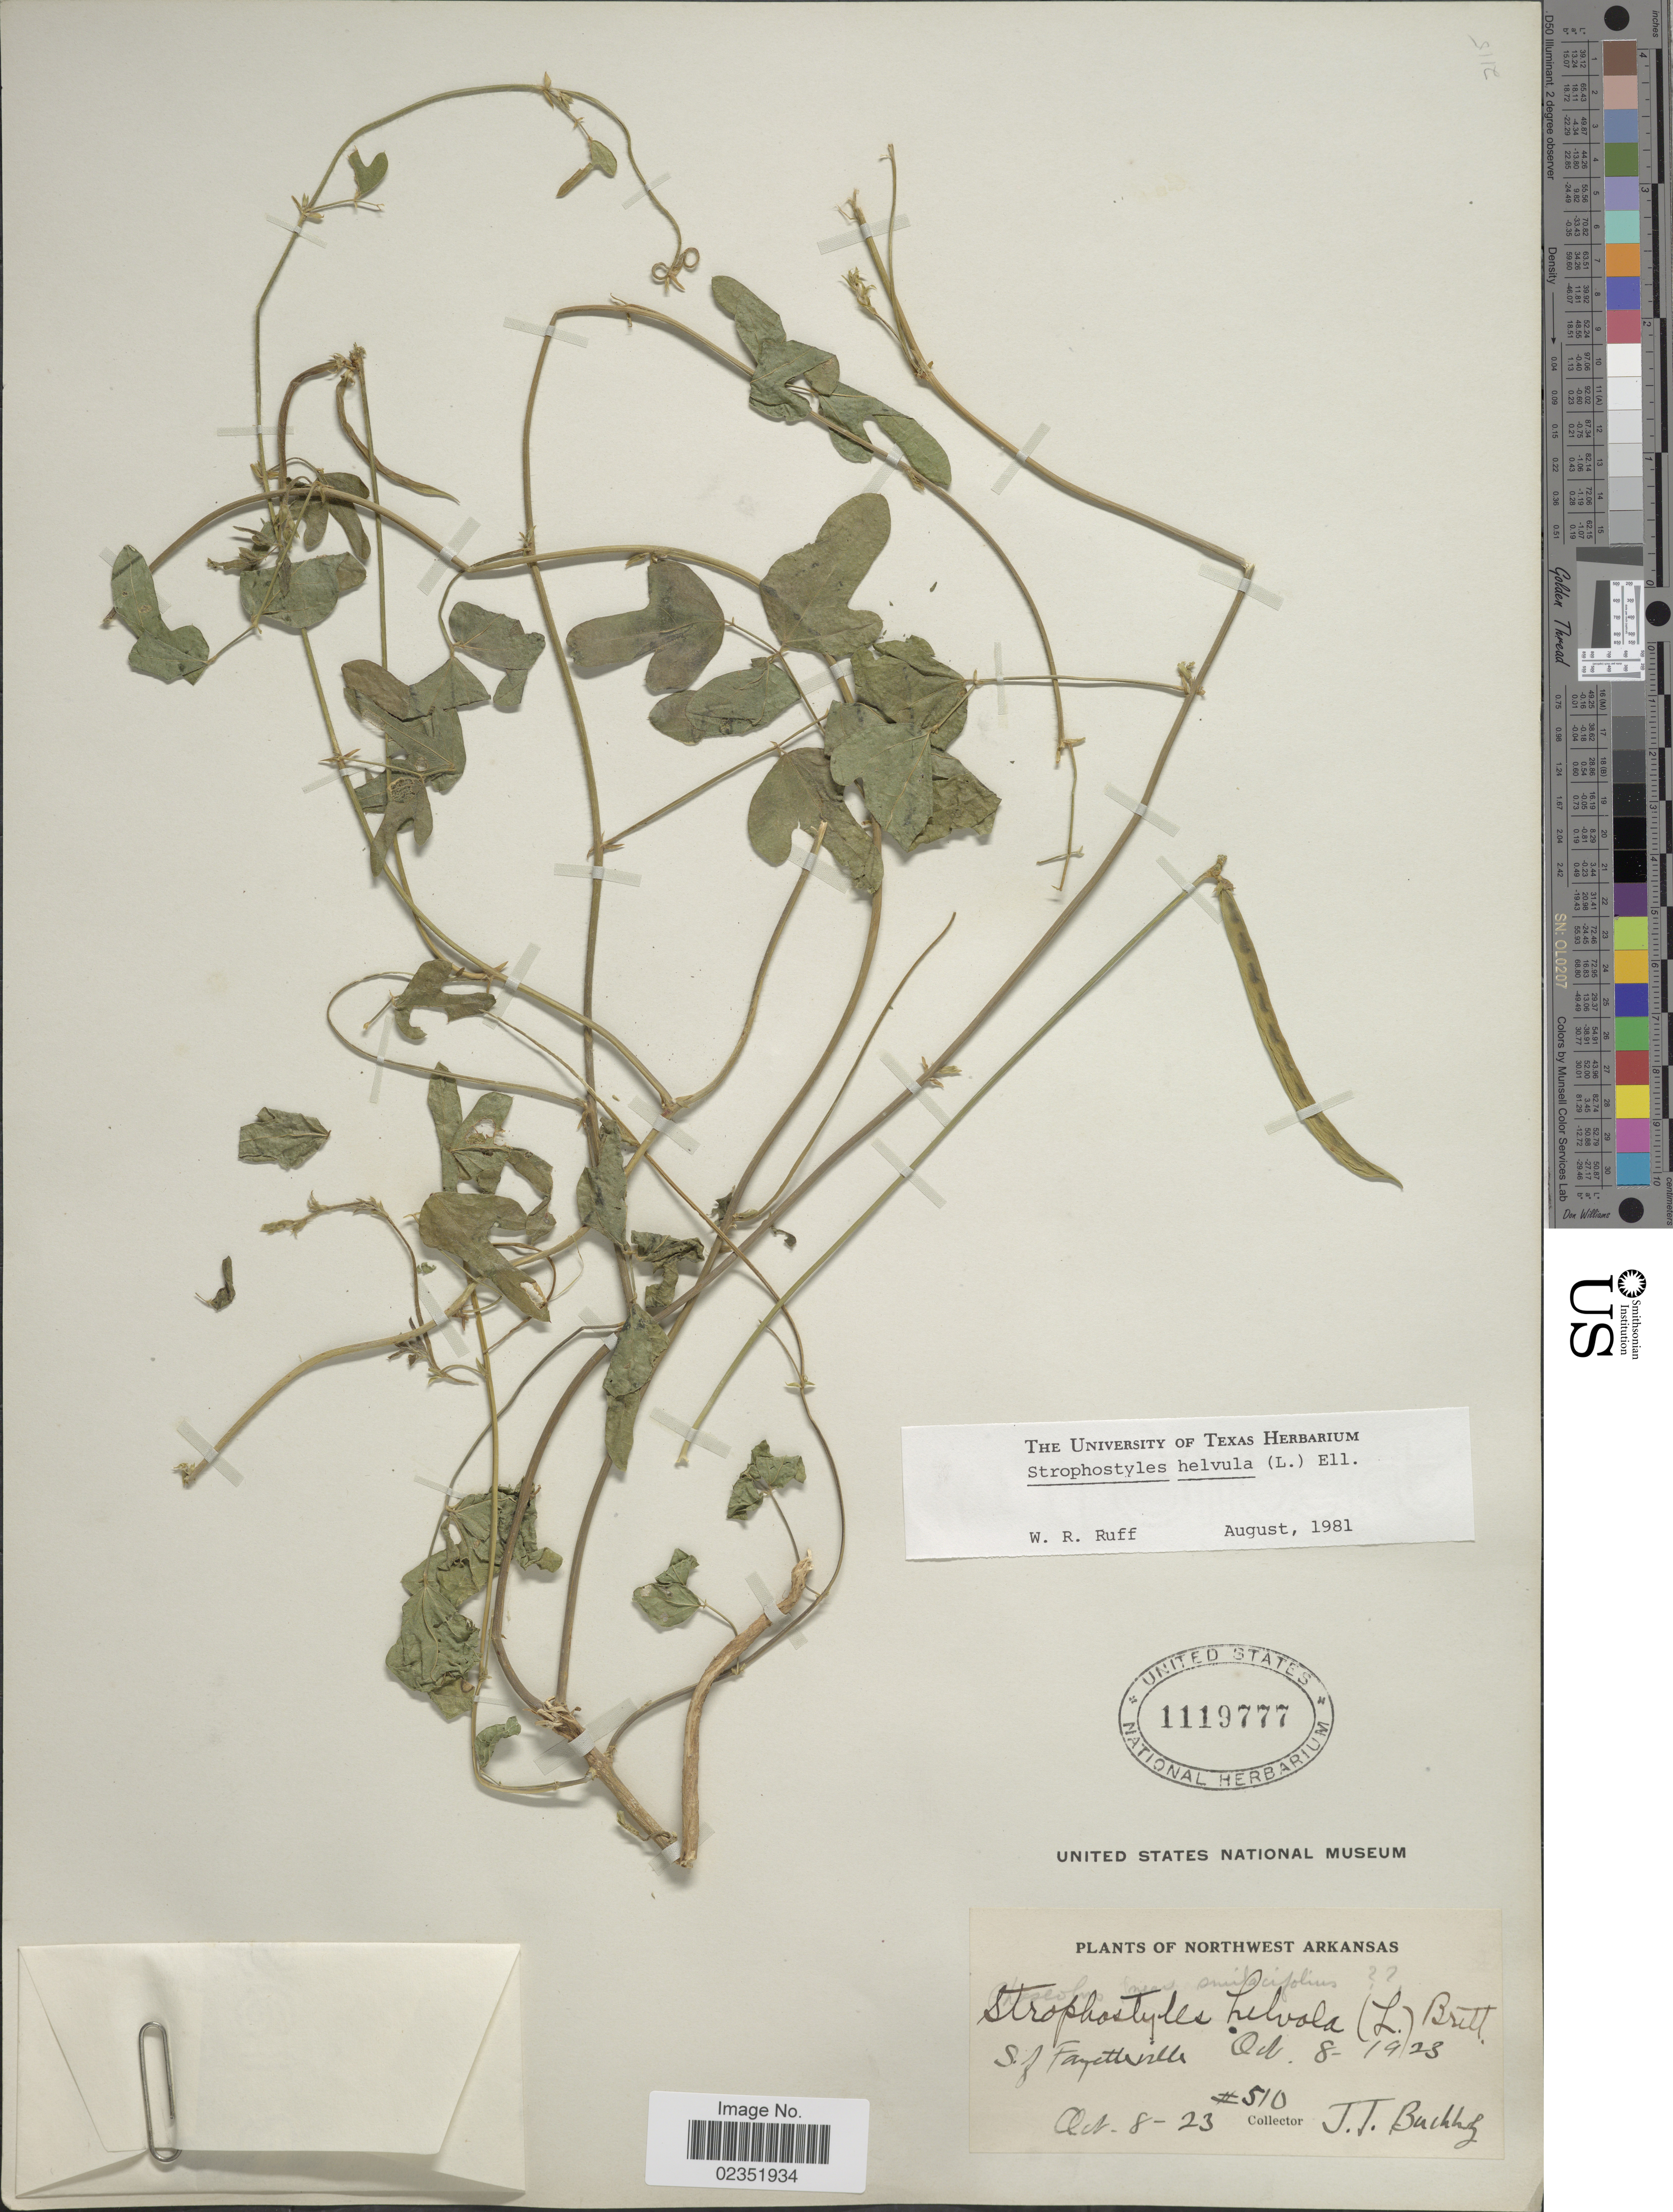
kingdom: Plantae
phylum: Tracheophyta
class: Magnoliopsida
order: Fabales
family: Fabaceae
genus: Strophostyles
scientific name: Strophostyles helvola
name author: (L.) Elliott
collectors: J. T. Buchholz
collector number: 510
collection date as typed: Transcribed d/m/y: 8/10/23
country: United States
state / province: Arkansas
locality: Northwest Arkansas, S. of Fayetteville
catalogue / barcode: US 1119777